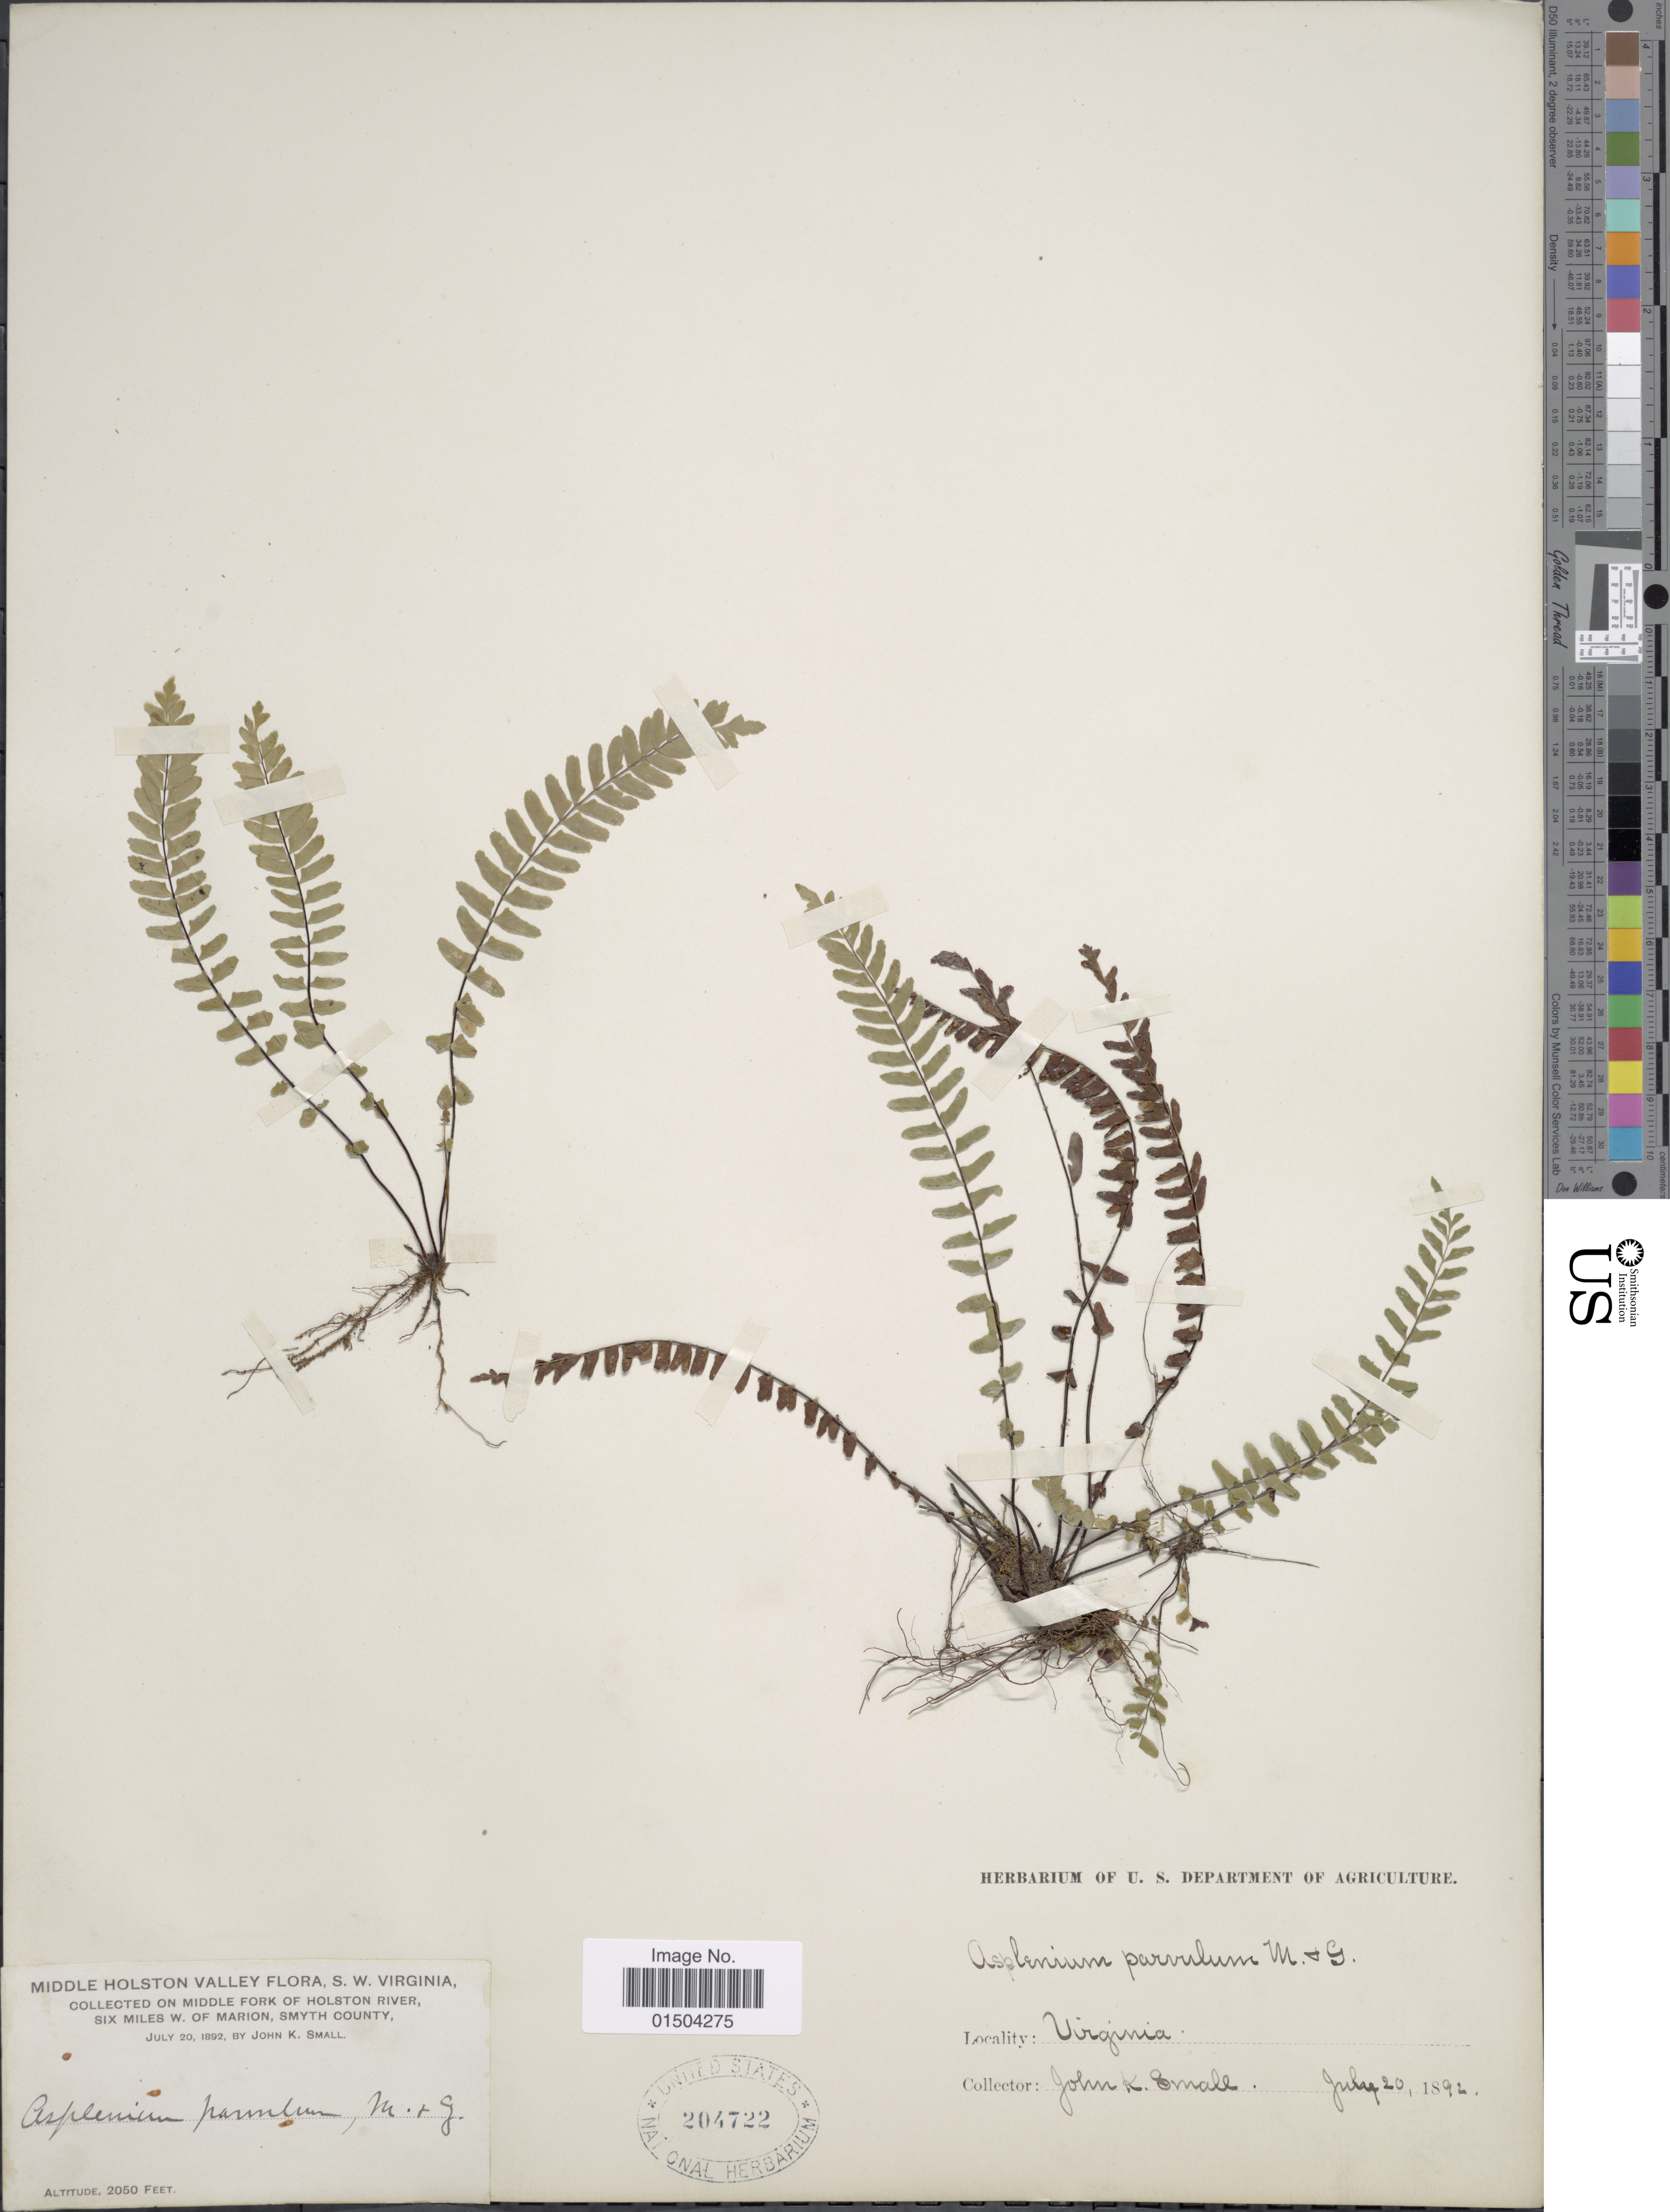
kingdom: Plantae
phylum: Tracheophyta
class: Polypodiopsida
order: Polypodiales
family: Aspleniaceae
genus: Asplenium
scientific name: Asplenium resiliens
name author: Kunze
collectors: J. K. Small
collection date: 1892-07-20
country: United States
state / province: Virginia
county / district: Smyth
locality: Middle Holston Valley, S.W. Virginia. Collected on Middle Fork of Holston River, six miles W. of Marion, Smyth County.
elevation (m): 625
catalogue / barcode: US 204722